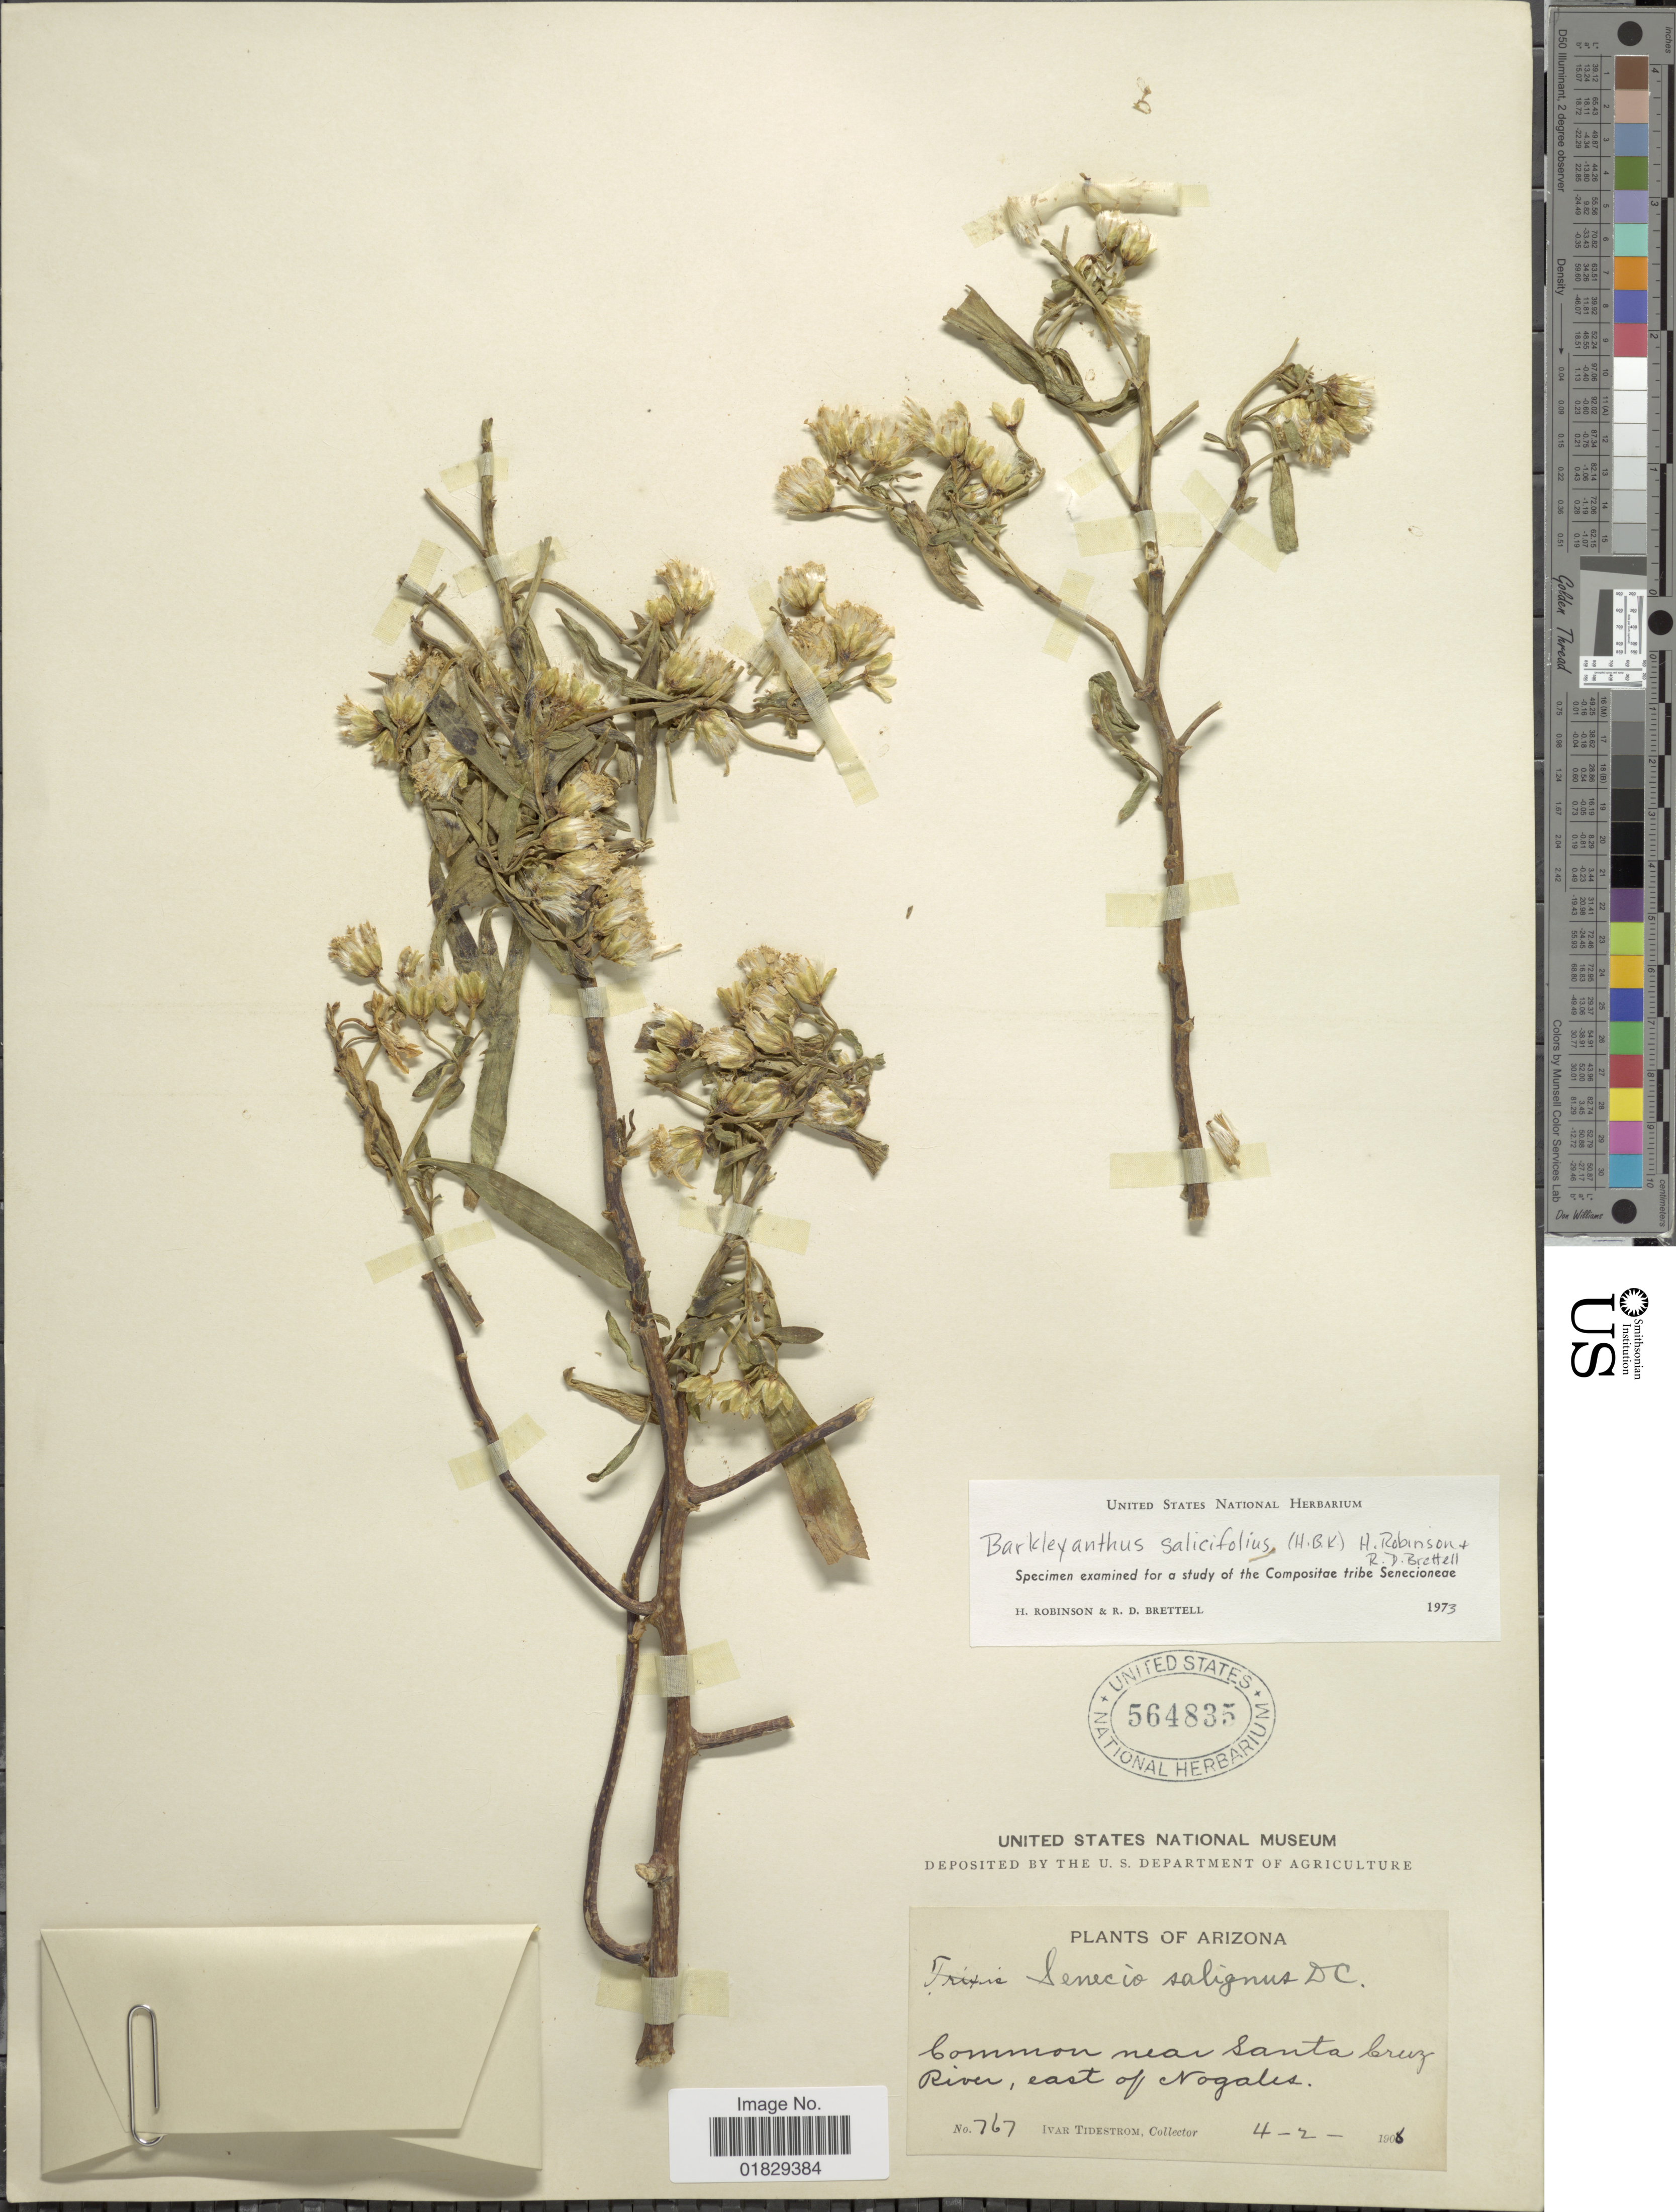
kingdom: Plantae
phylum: Tracheophyta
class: Magnoliopsida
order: Asterales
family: Asteraceae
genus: Barkleyanthus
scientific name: Barkleyanthus salicifolius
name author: (Kunth) H. Rob. & Brettell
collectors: I. F. Tidestrom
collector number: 767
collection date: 1906-04-02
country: United States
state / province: Arizona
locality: Common near Santa Cruz River, east of Nogales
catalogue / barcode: US 564835